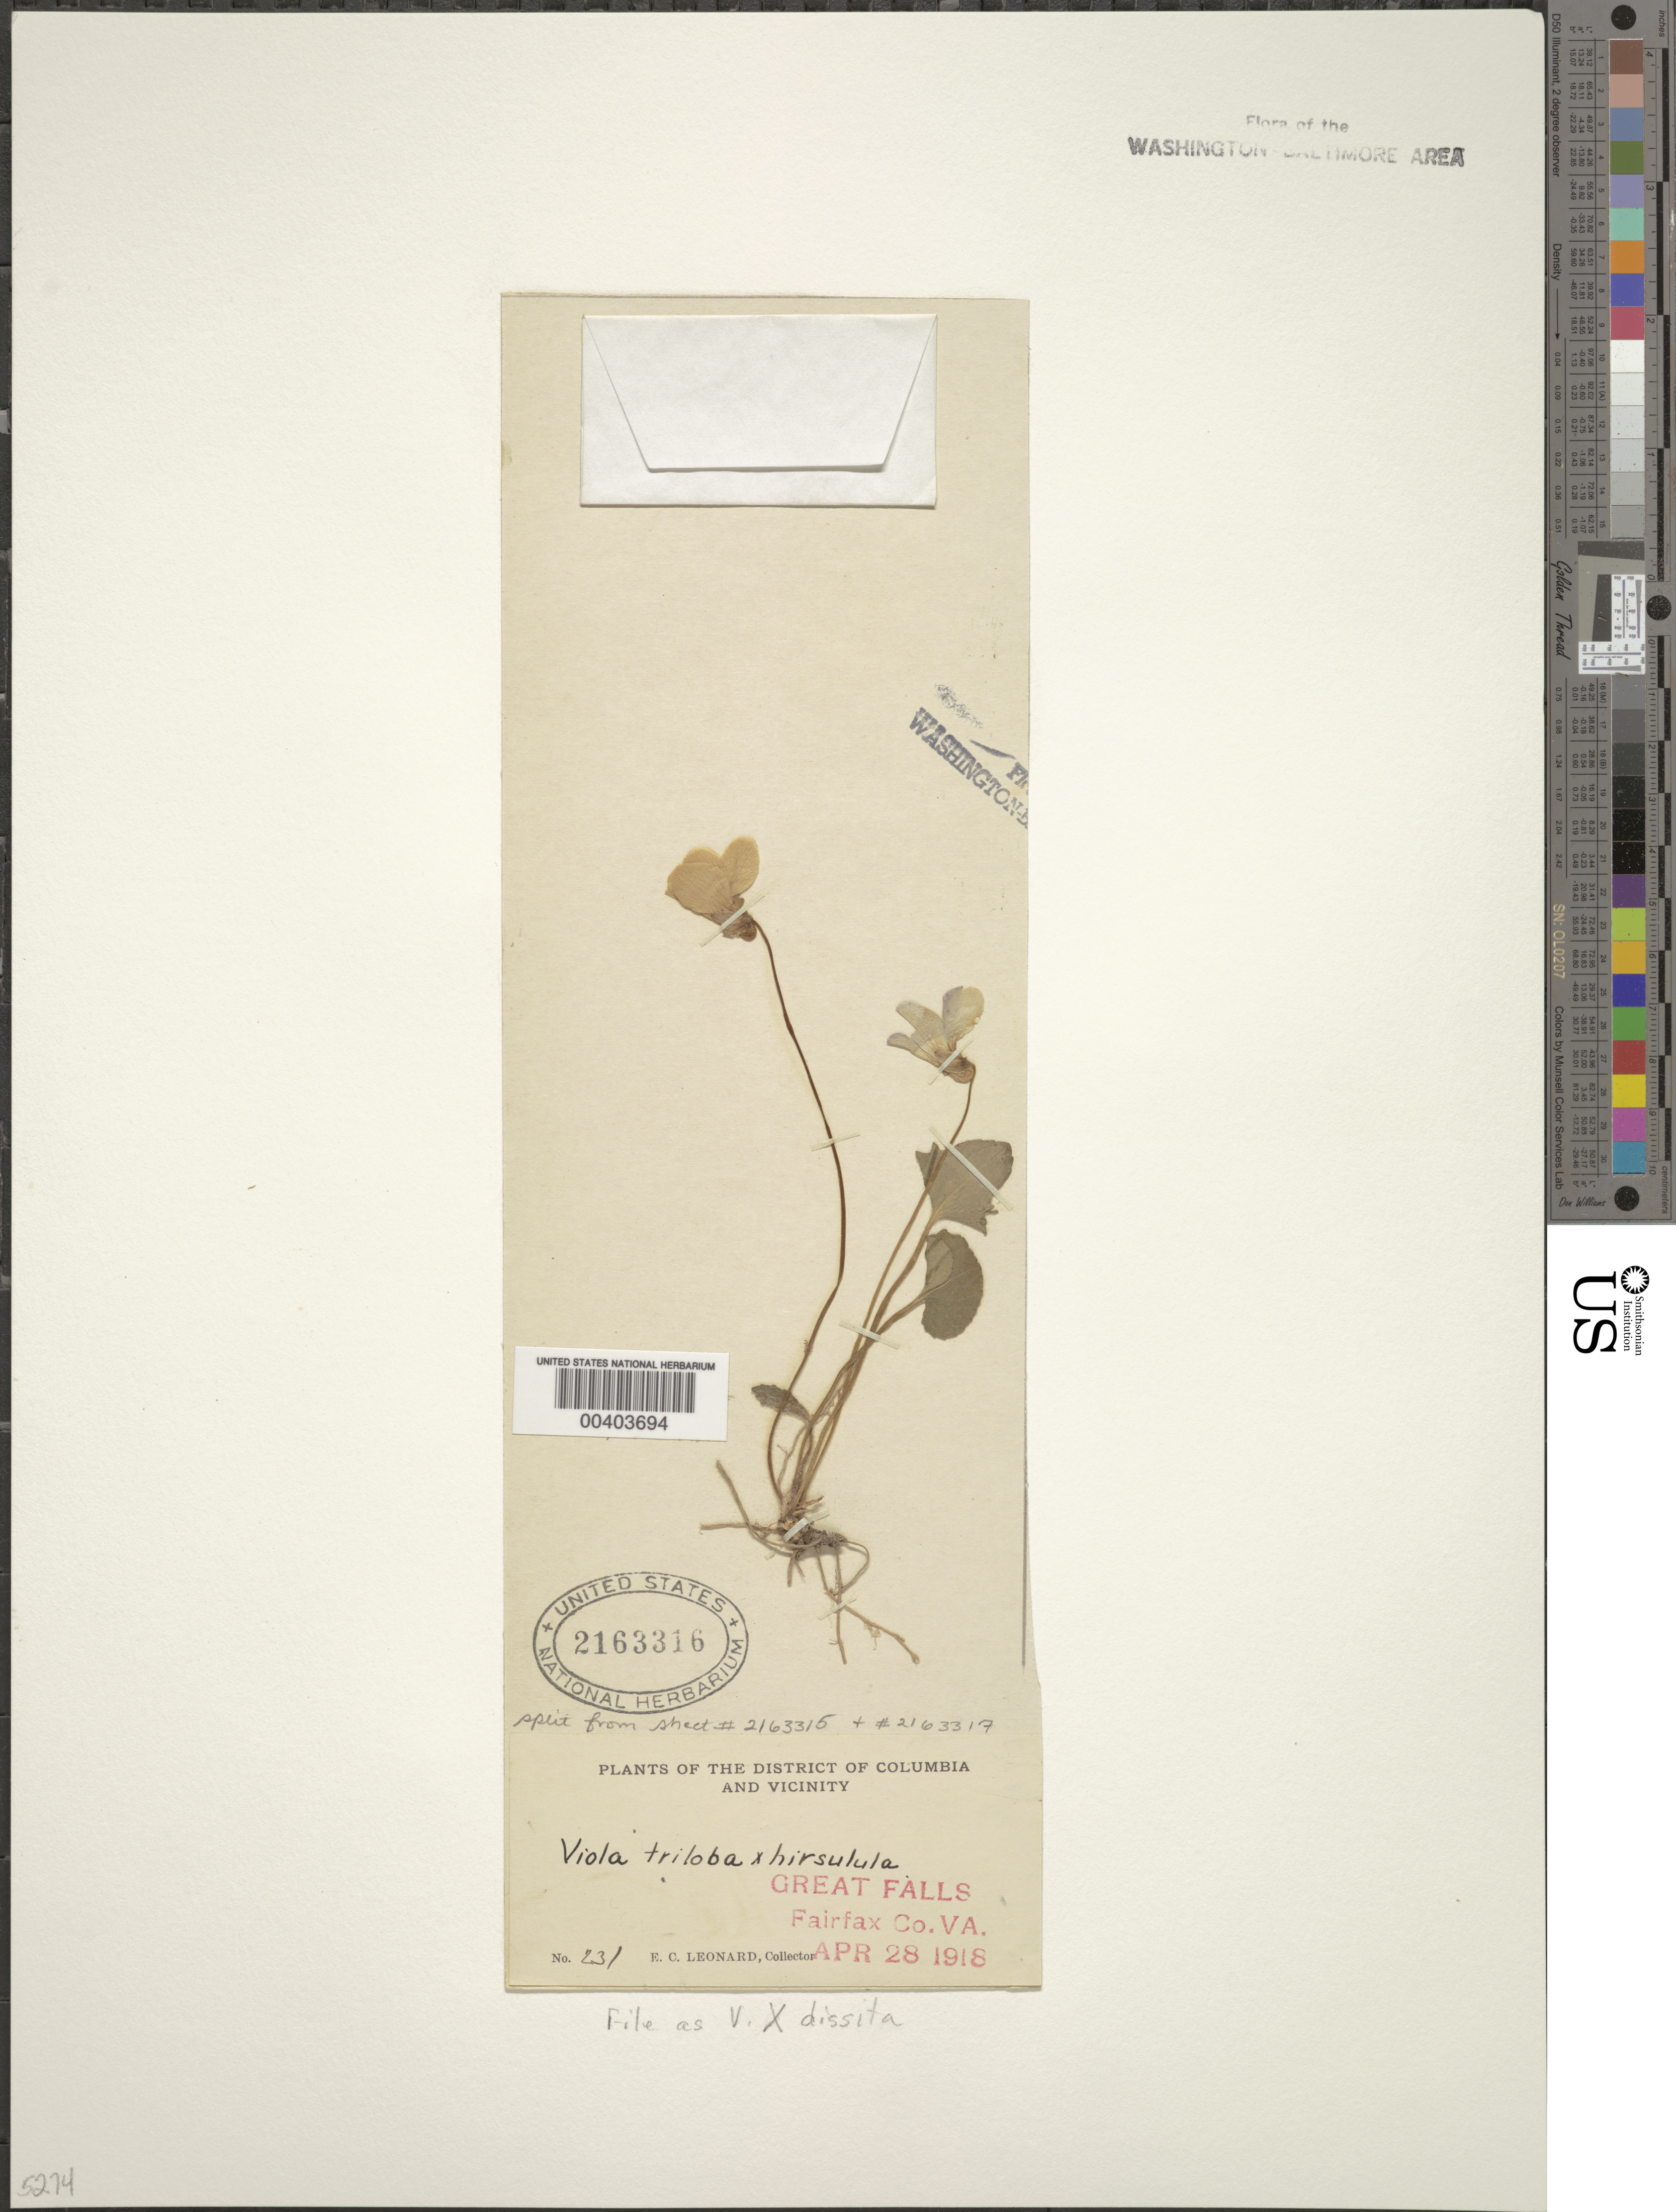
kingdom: Plantae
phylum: Tracheophyta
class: Magnoliopsida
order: Malpighiales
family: Violaceae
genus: Viola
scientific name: Viola hirsutula x V. triloba Schwein.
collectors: E. C. Leonard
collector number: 231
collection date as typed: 28 Apr 1918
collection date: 1918-04-28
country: United States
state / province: Virginia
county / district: Fairfax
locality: Great Falls C. and O. Canal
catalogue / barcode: US 2163316